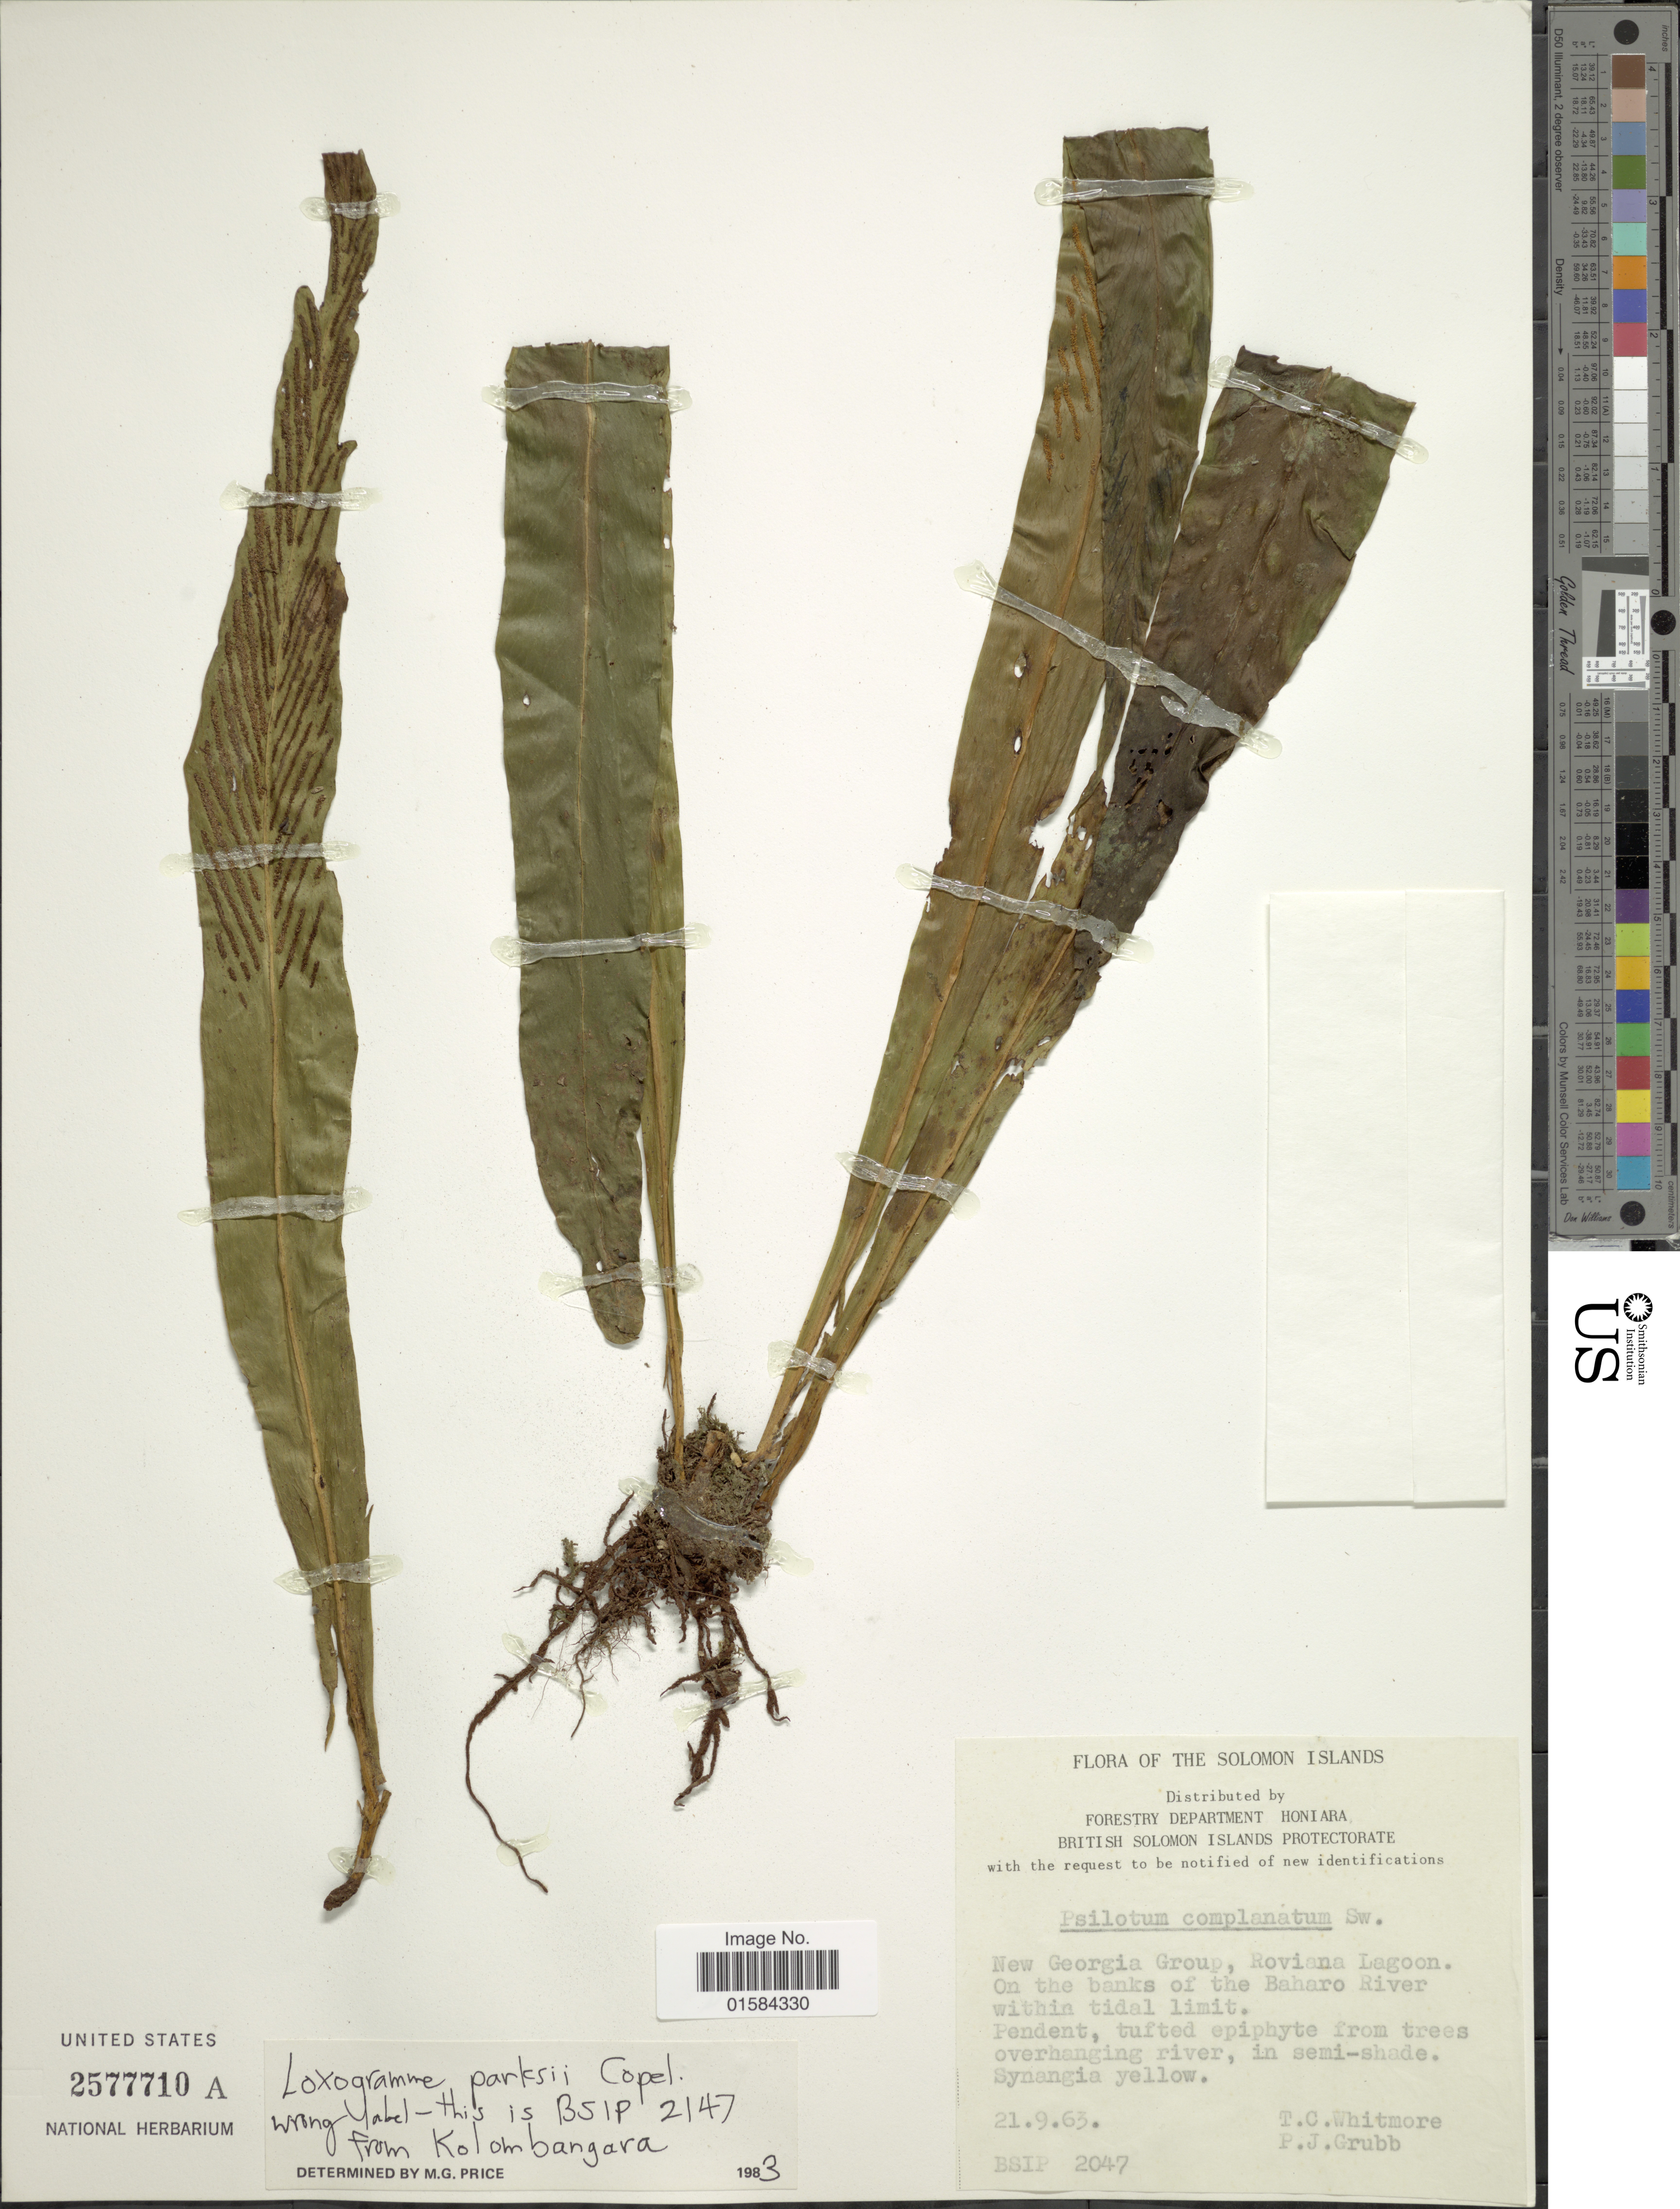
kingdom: Plantae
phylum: Tracheophyta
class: Polypodiopsida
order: Polypodiales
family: Polypodiaceae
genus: Loxogramme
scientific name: Loxogramme parksii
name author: Copel.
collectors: T. C. Whitmore & P. J. Grubb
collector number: BSIP2047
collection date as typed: Transcribed d/m/y: 21/9/63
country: Solomon Islands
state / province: Solomon Islands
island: New Georgia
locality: New Georgia Group, Roviana Lagoon, on the banks of the Baharo River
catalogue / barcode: US 2577710A